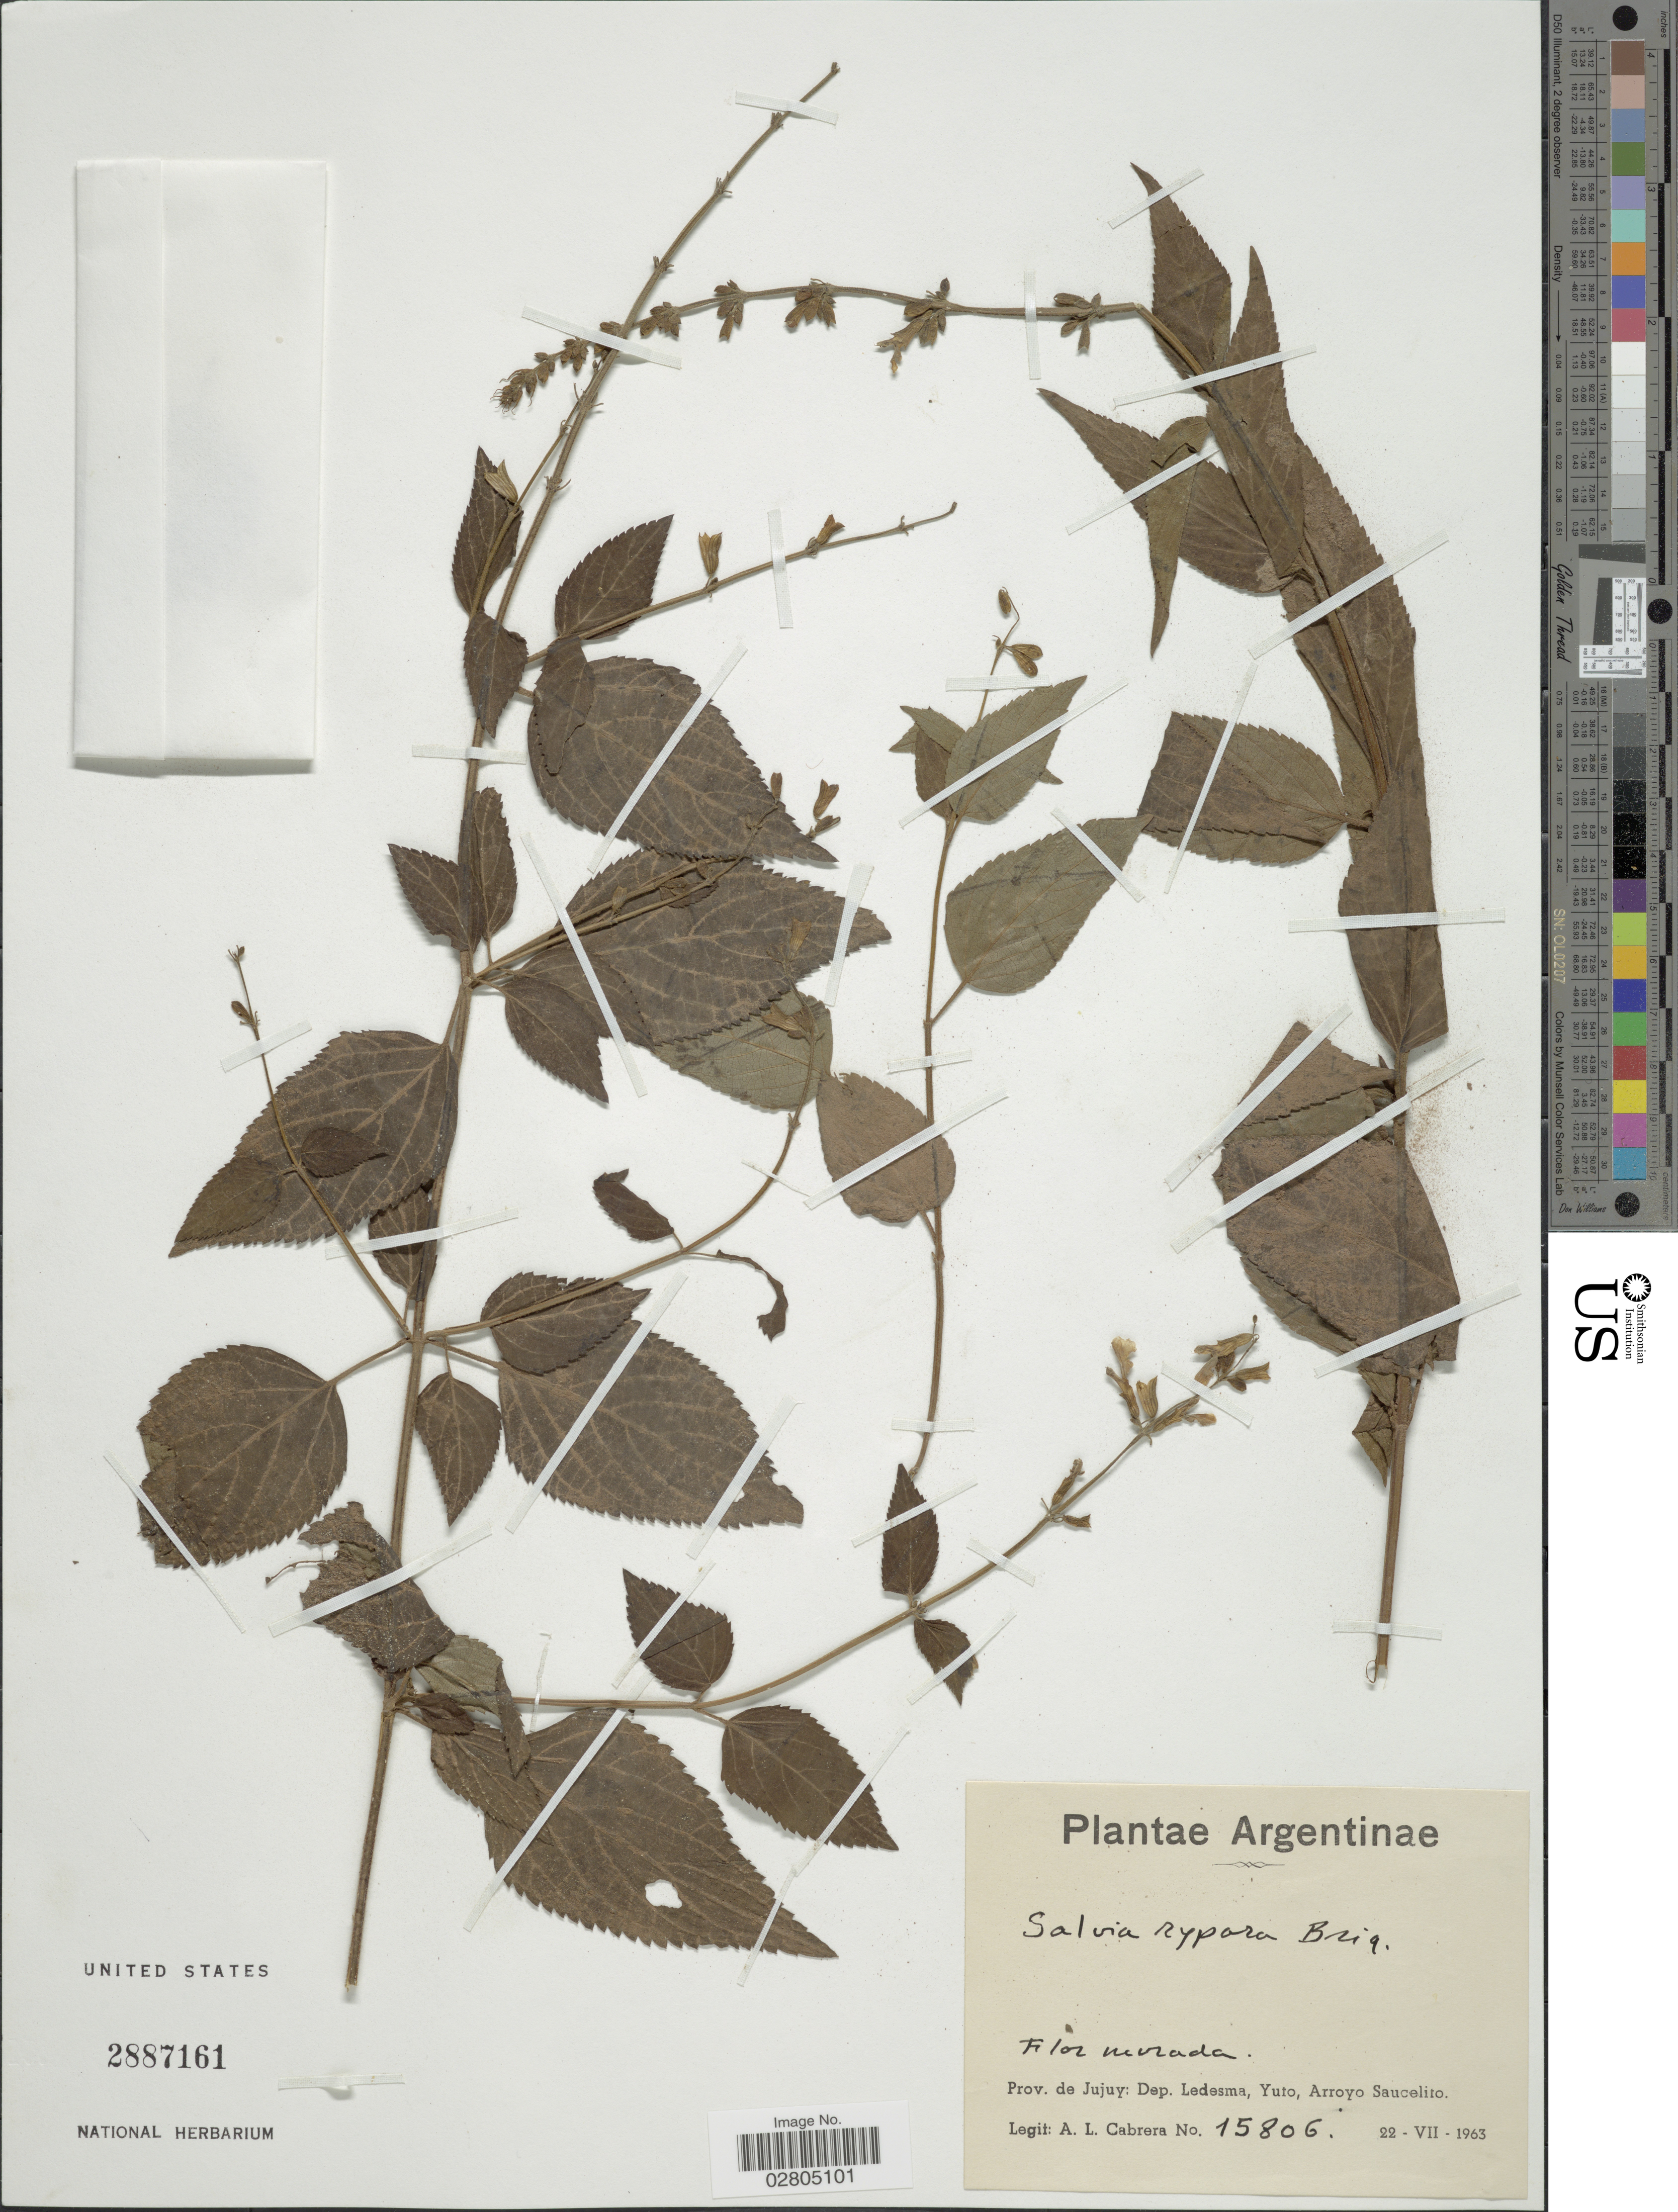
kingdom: Plantae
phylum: Tracheophyta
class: Magnoliopsida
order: Lamiales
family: Lamiaceae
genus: Salvia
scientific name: Salvia rusbyi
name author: Britton ex Rusby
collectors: A. L. Cabrera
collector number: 15806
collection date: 1963-07-22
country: Argentina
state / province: Jujuy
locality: Dep. Ledesma, Yuto, Arroyo, Saucelito.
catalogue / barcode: US 2887161